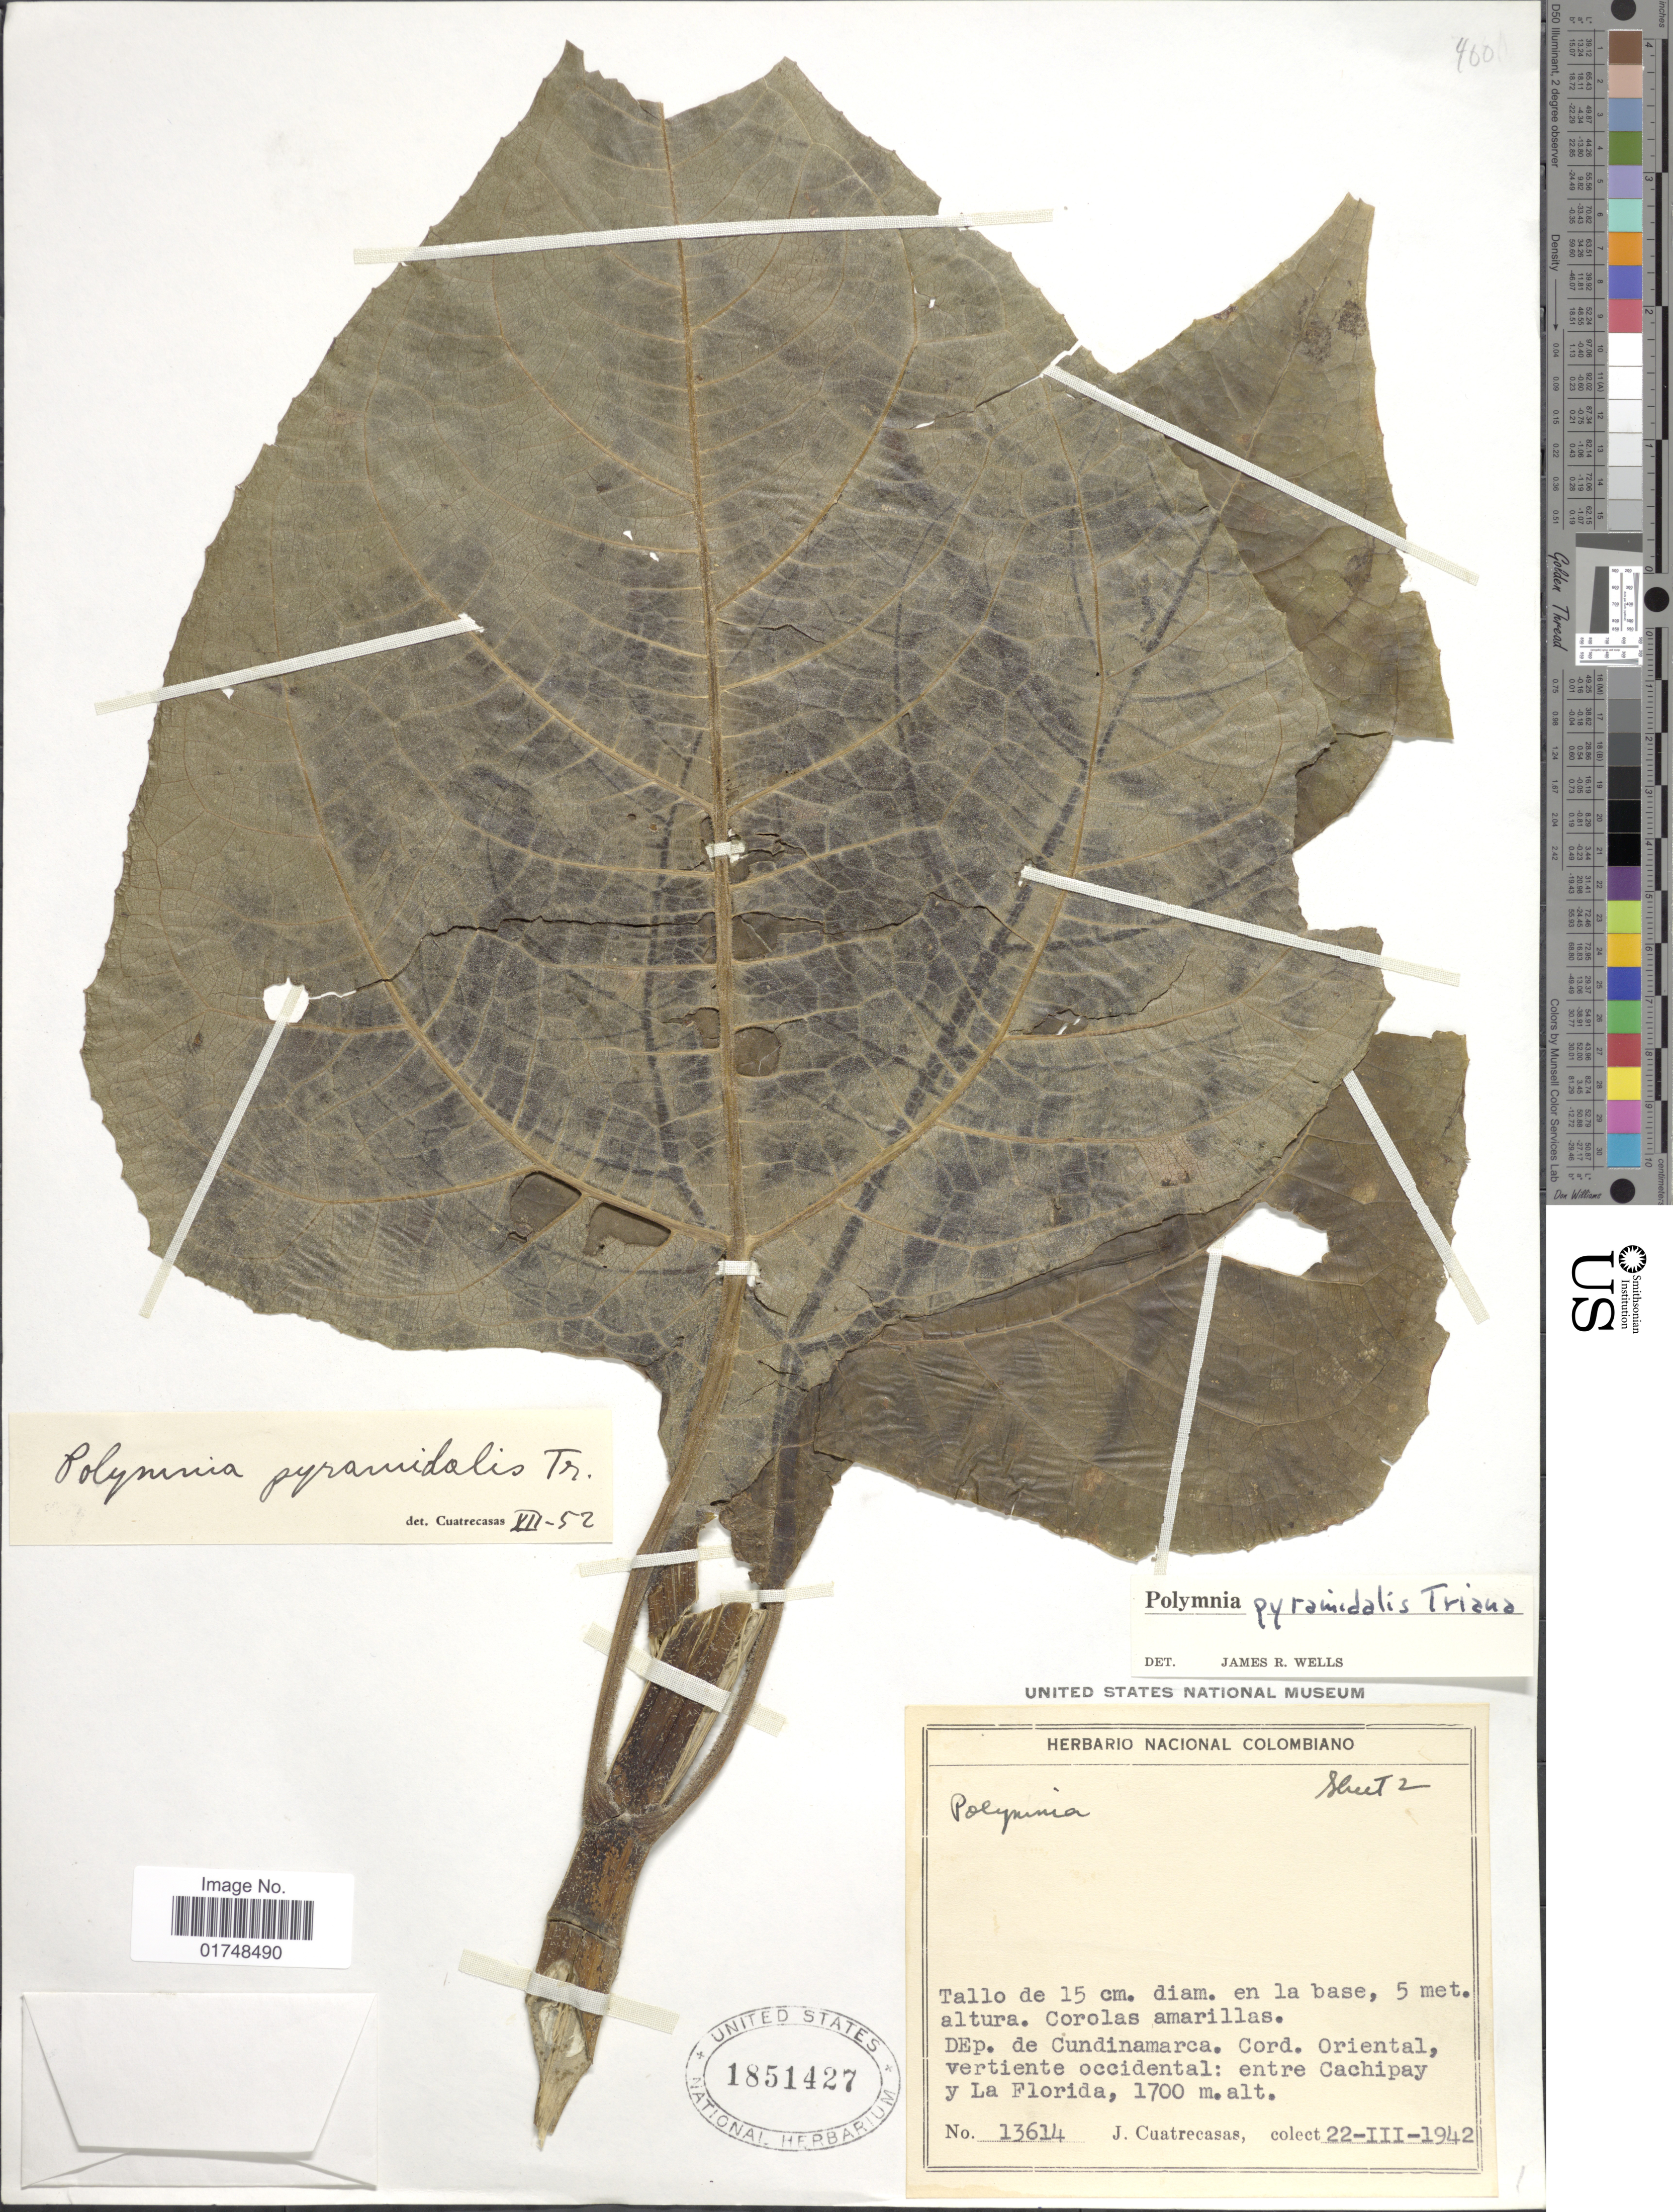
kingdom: Plantae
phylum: Tracheophyta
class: Magnoliopsida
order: Asterales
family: Asteraceae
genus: Smallanthus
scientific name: Smallanthus pyramidalis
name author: (Triana) H. Rob.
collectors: J. Cuatrecasas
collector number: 13614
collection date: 1942-03-22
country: Colombia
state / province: Cundinamarca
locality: Dep. de Cundinamarca. Cord. Oriental, vertiente occidental: entre Cachipay y La Florida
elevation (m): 1700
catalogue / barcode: US 1851427